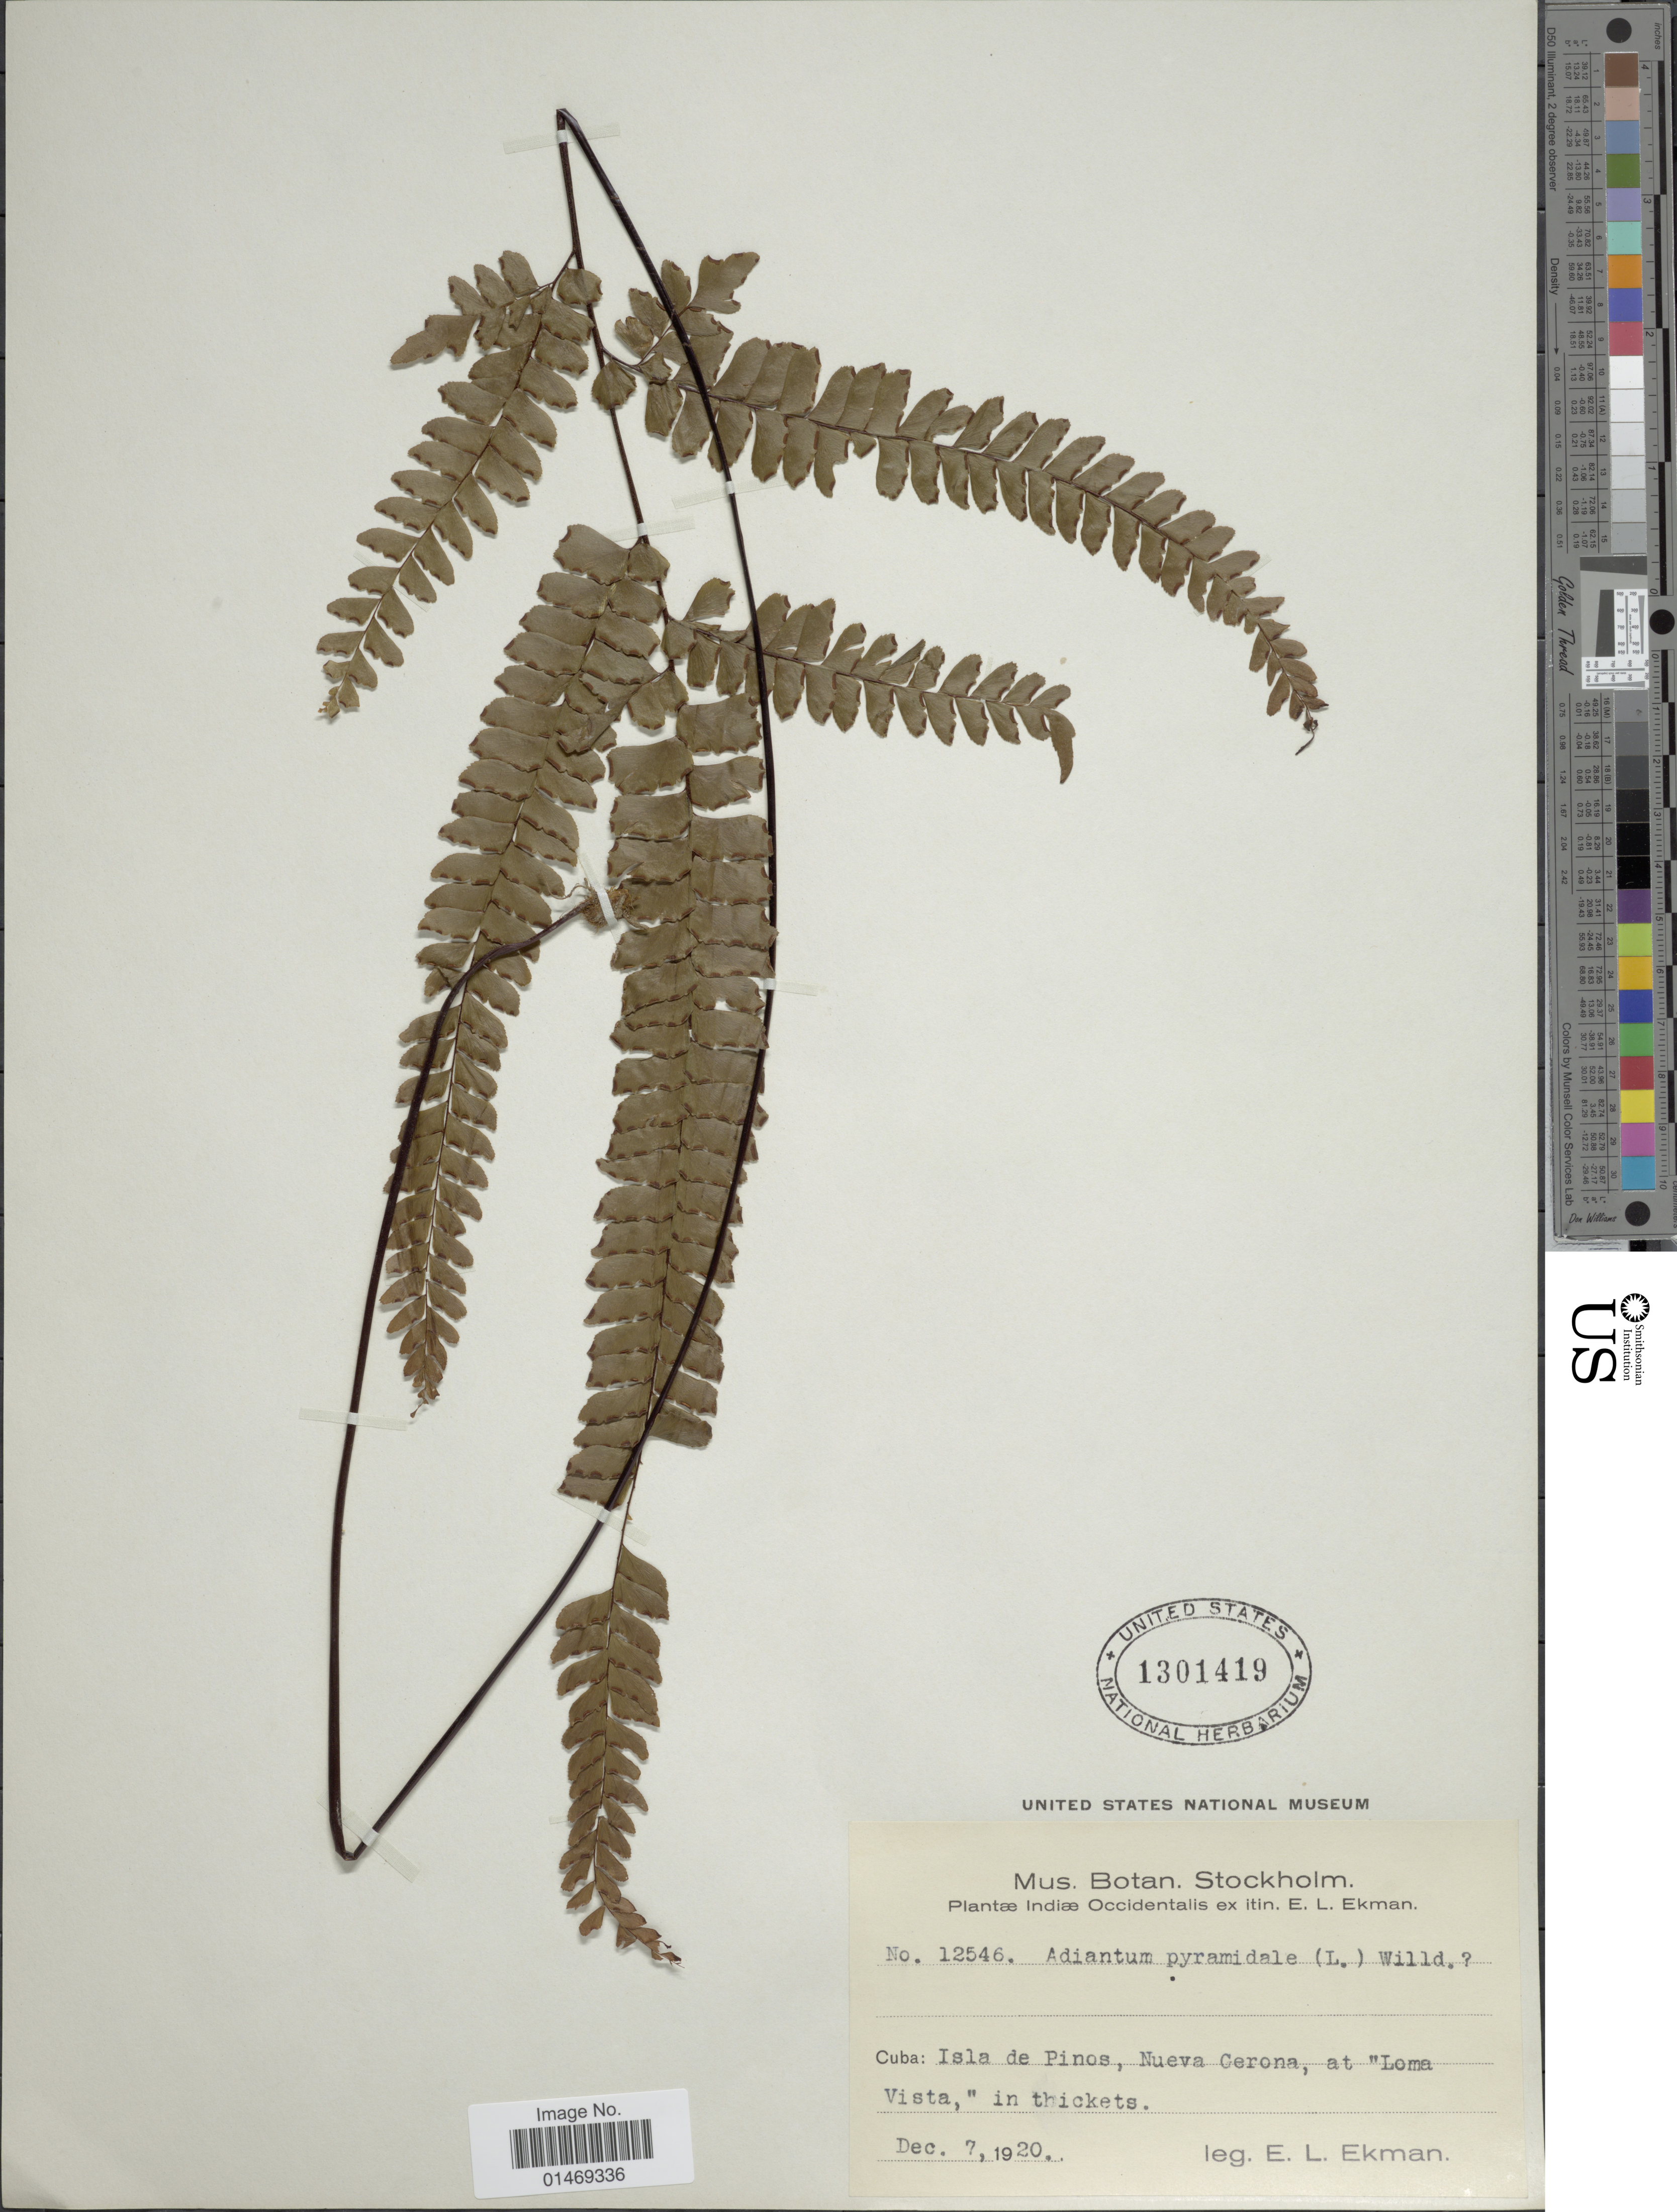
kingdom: Plantae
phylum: Tracheophyta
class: Polypodiopsida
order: Polypodiales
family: Pteridaceae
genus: Adiantum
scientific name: Adiantum pyramidale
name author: (L.) Willd.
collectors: E. L. Ekman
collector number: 12546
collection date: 1920-12-07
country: Cuba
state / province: Isla de la Juventud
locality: Isla de Pinos, Nueva Gerona, at "Loma Vista"in thickets.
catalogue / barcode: US 130149